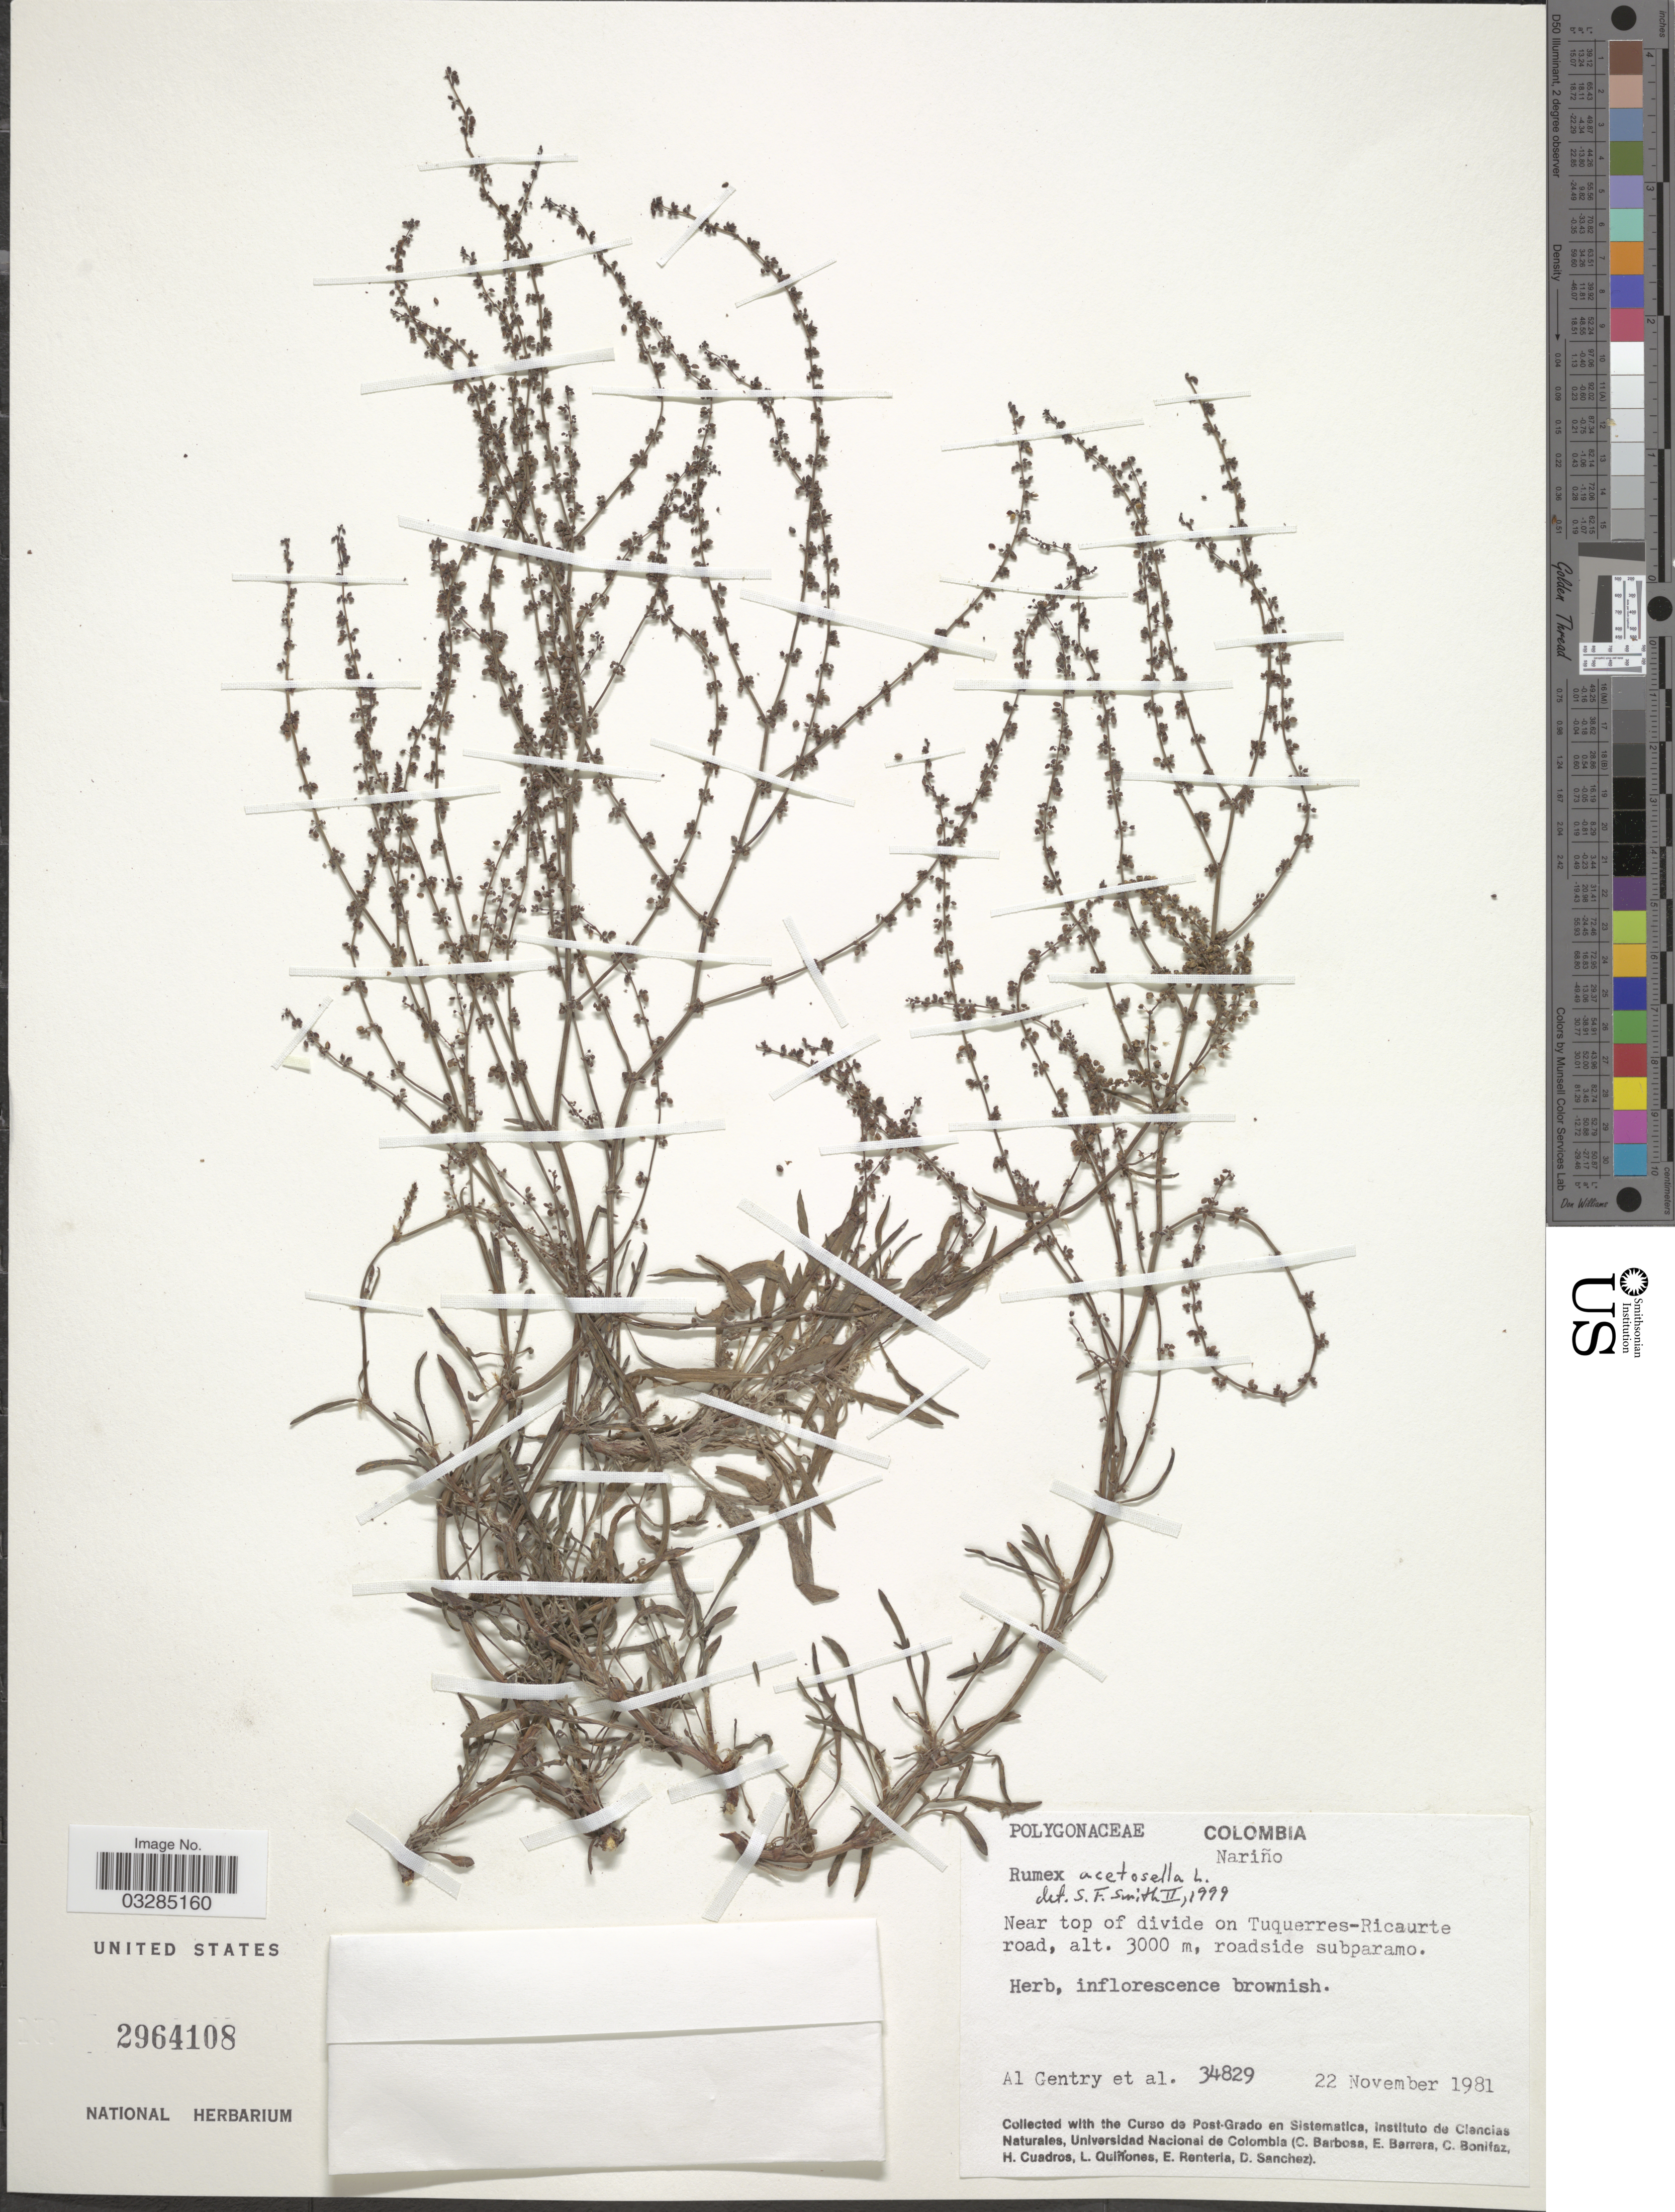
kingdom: Plantae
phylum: Tracheophyta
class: Magnoliopsida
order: Caryophyllales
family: Polygonaceae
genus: Rumex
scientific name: Rumex acetosella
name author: L.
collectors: A. H. Gentry & et al.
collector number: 34829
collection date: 1981-11-22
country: Colombia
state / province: Nariño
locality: Near top of divide on Tuquerres-Ricaurte road. Roadside subparamo.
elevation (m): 3000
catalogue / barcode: US 2964108